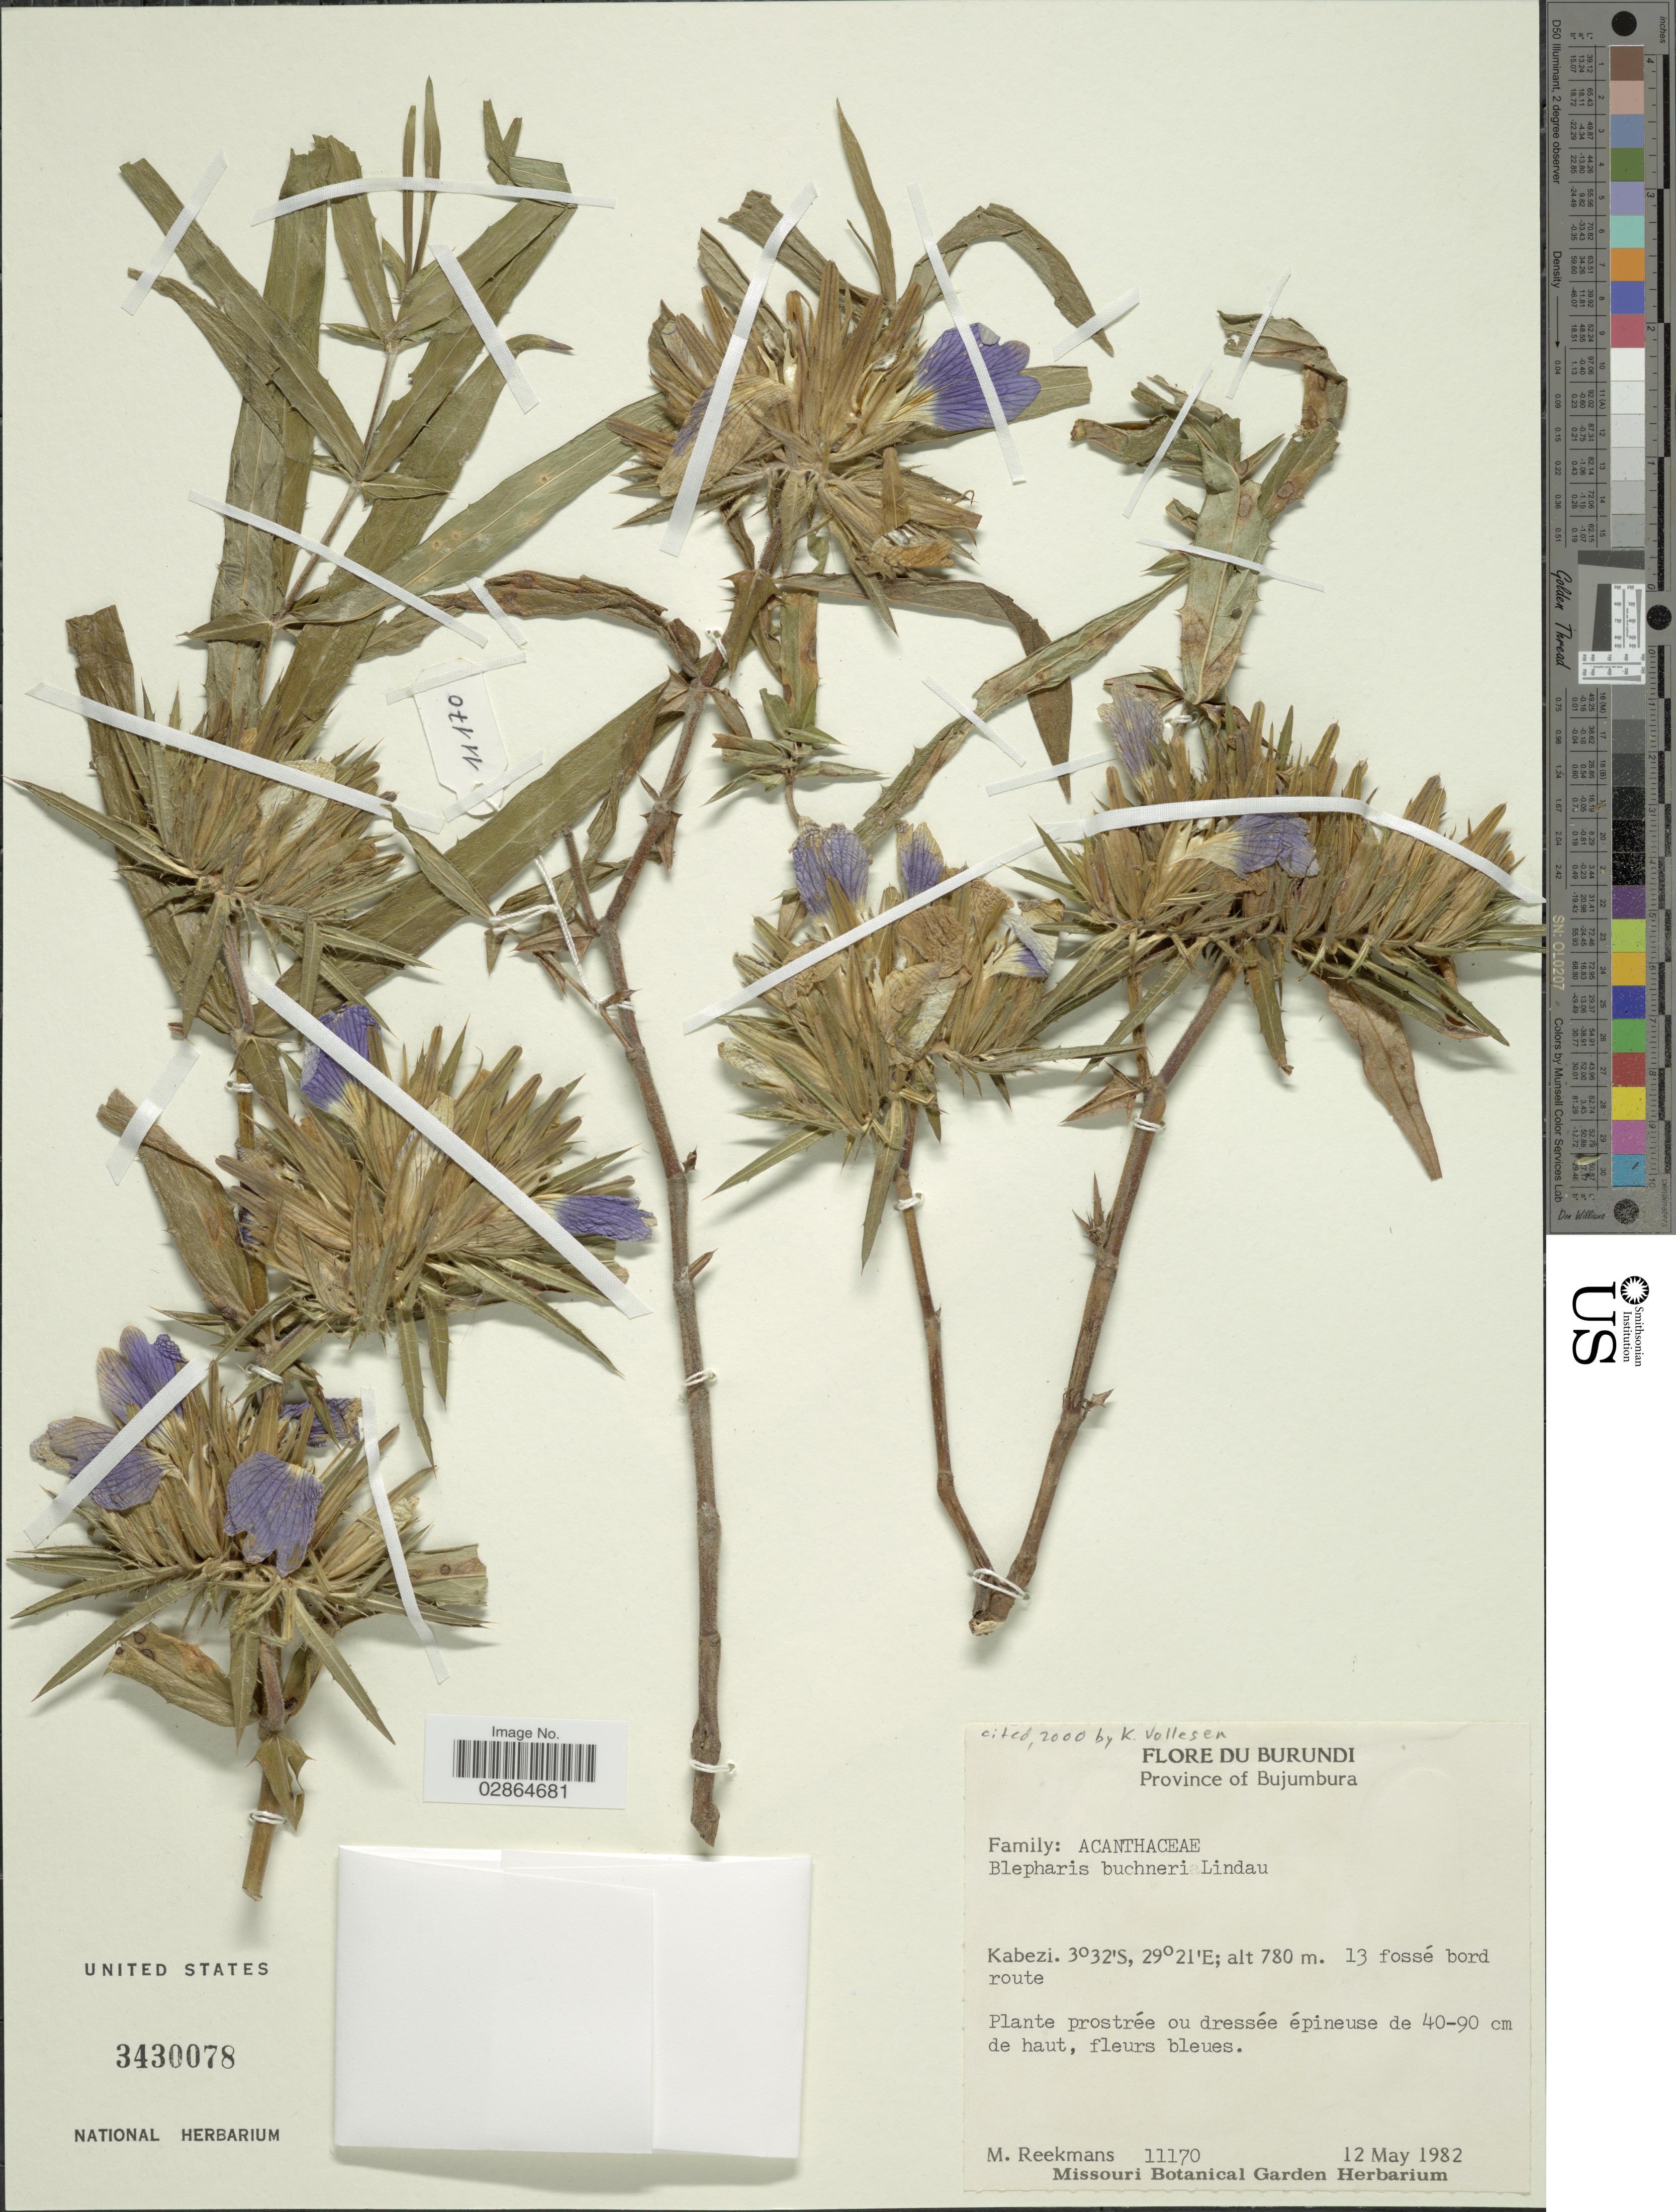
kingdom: Plantae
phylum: Tracheophyta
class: Magnoliopsida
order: Lamiales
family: Acanthaceae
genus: Blepharis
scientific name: Blepharis buchneri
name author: Lindau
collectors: M. Reekmans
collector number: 11170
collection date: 1982-05-12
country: Burundi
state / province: Bujumura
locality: Kabezi. 13 fossé bord route.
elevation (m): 780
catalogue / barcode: US 3430078